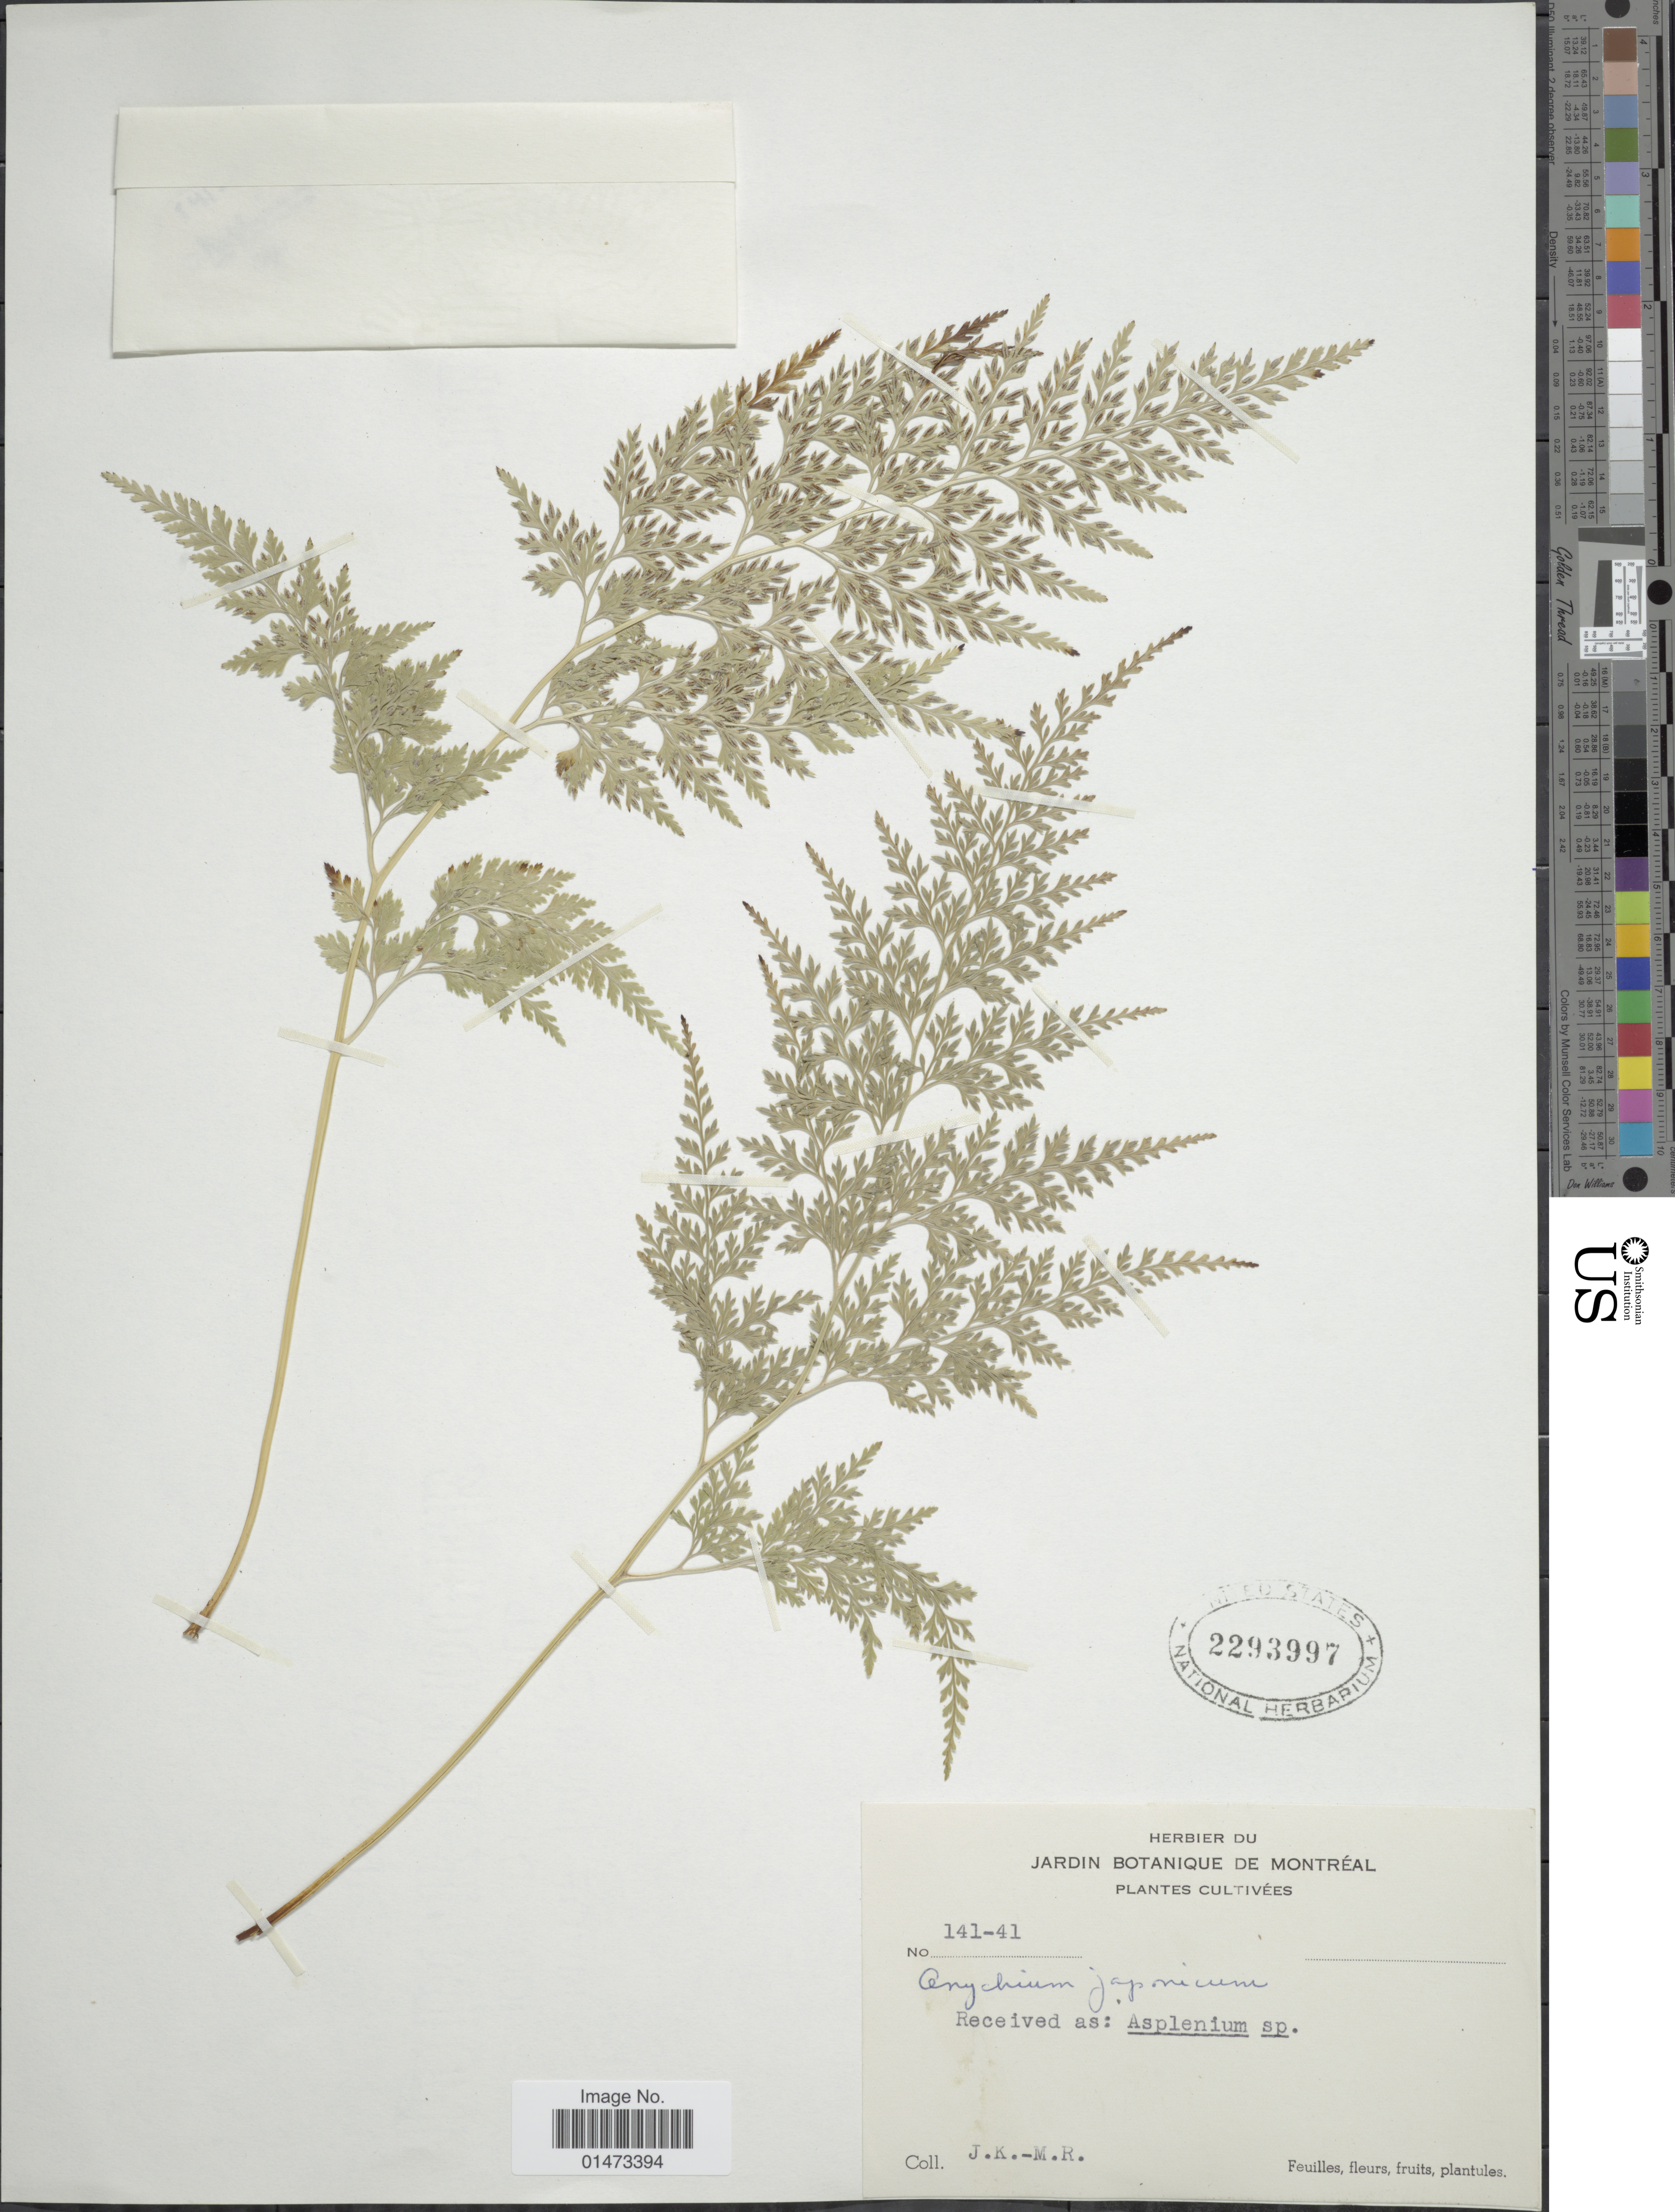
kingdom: Plantae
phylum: Tracheophyta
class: Polypodiopsida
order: Polypodiales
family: Pteridaceae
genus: Onychium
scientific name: Onychium japonicum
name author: (Thunb.) Kunze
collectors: J. K. & M. R.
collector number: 141-41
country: Canada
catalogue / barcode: US 2293997